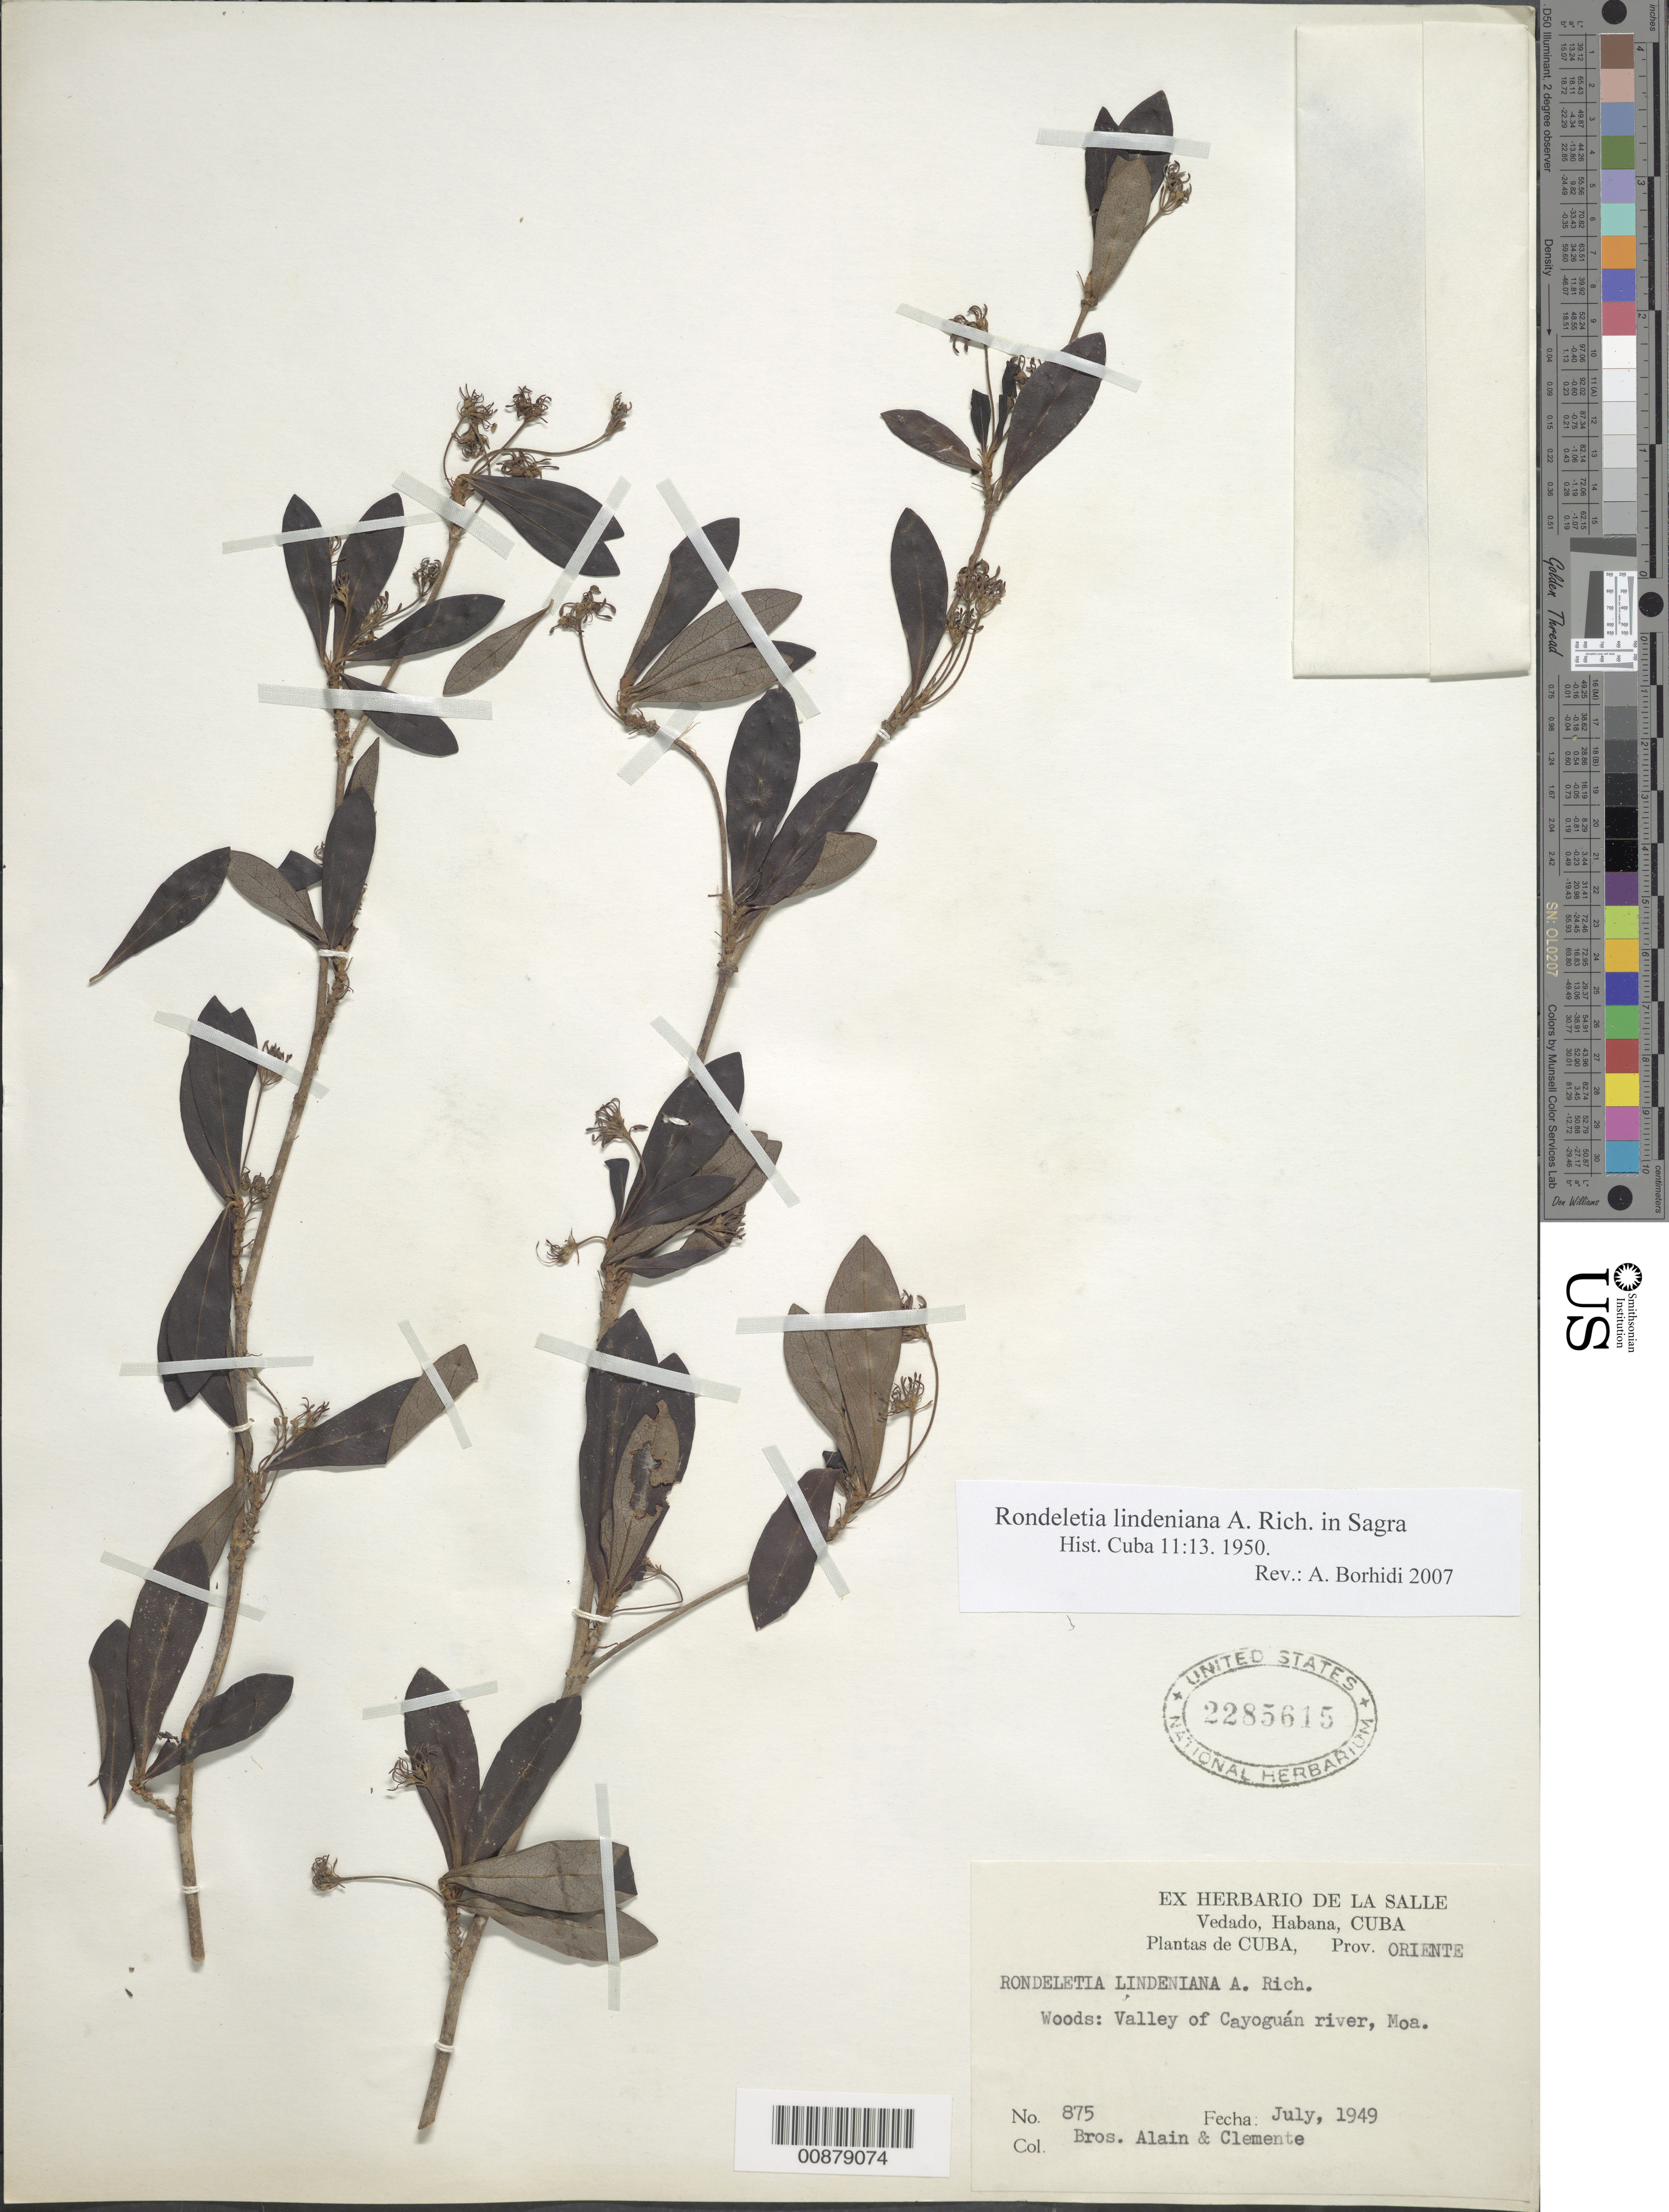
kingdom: Plantae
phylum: Tracheophyta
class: Magnoliopsida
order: Gentianales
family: Rubiaceae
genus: Rondeletia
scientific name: Rondeletia lindeniana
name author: A. Rich.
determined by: Borhidi, Attila L.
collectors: A. H. Liogier & Bro. Clemente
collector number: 875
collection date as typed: Jul 1949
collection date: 1949-07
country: Cuba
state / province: Holguín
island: Cuba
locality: Valley of Cayoguán River, Moa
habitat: Woods.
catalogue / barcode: US 2285615